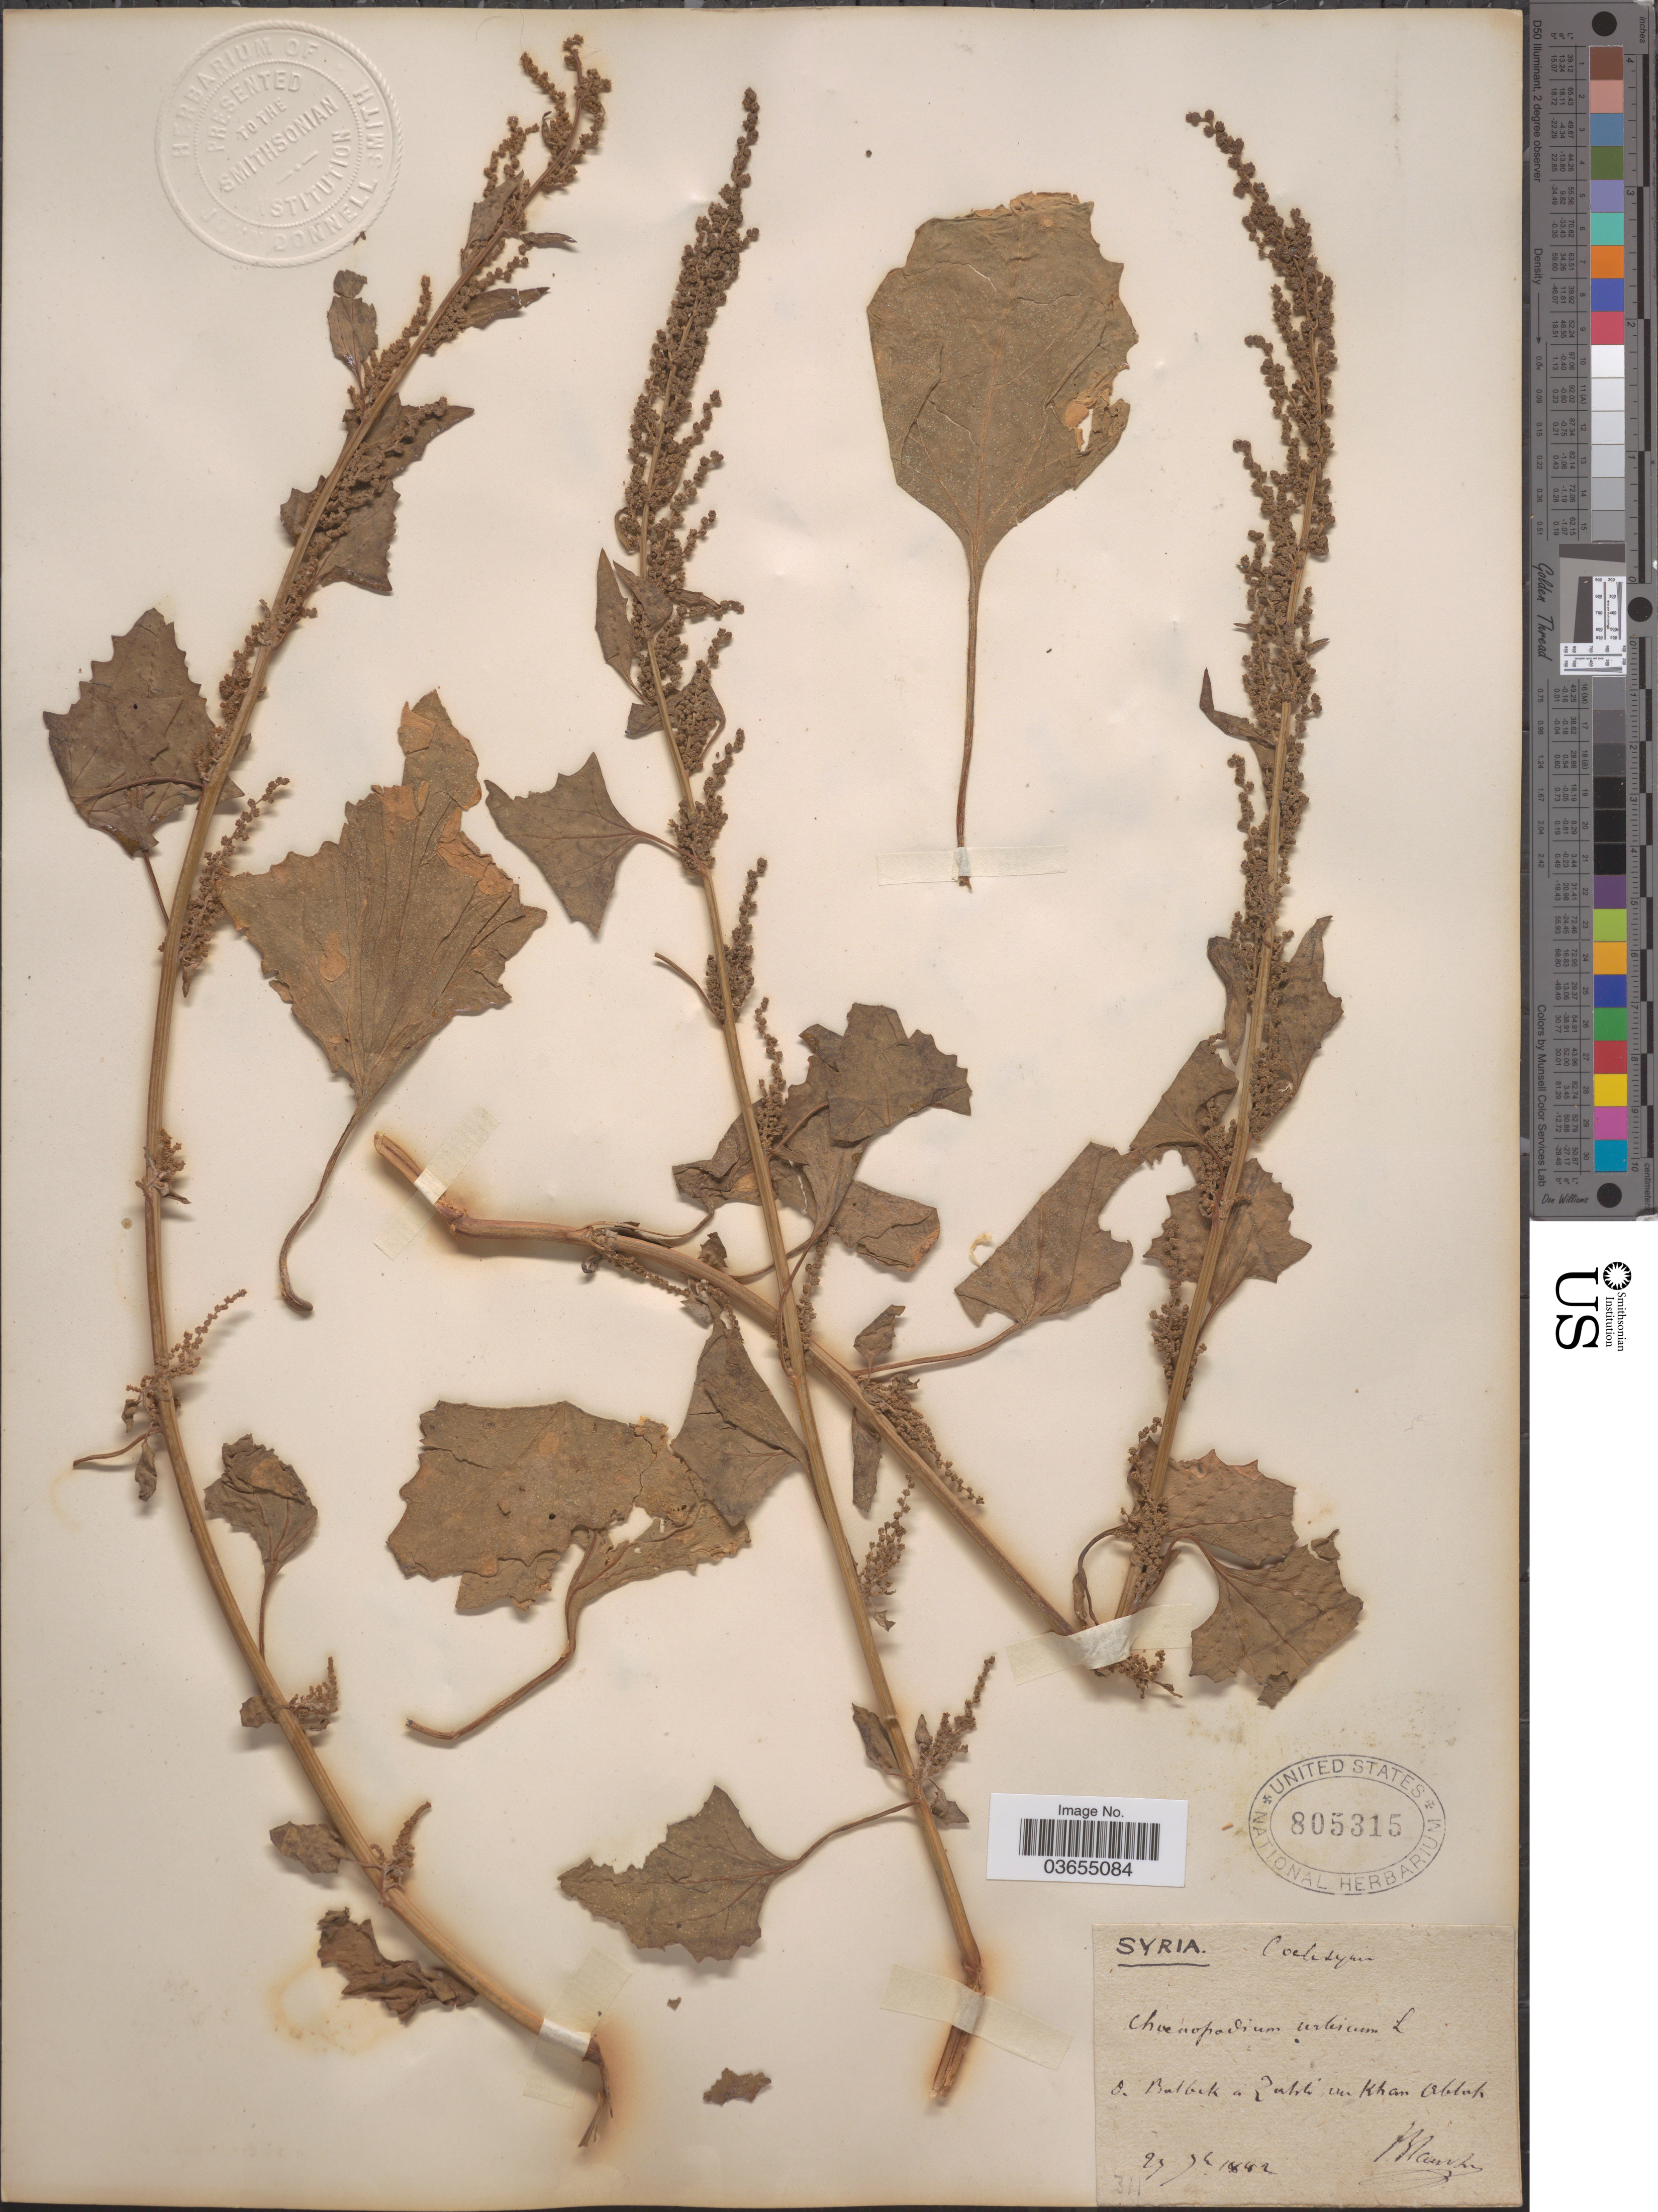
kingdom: Plantae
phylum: Tracheophyta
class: Magnoliopsida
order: Caryophyllales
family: Amaranthaceae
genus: Chenopodium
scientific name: Chenopodium urbicum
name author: L.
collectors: P. Reinsch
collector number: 311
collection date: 1882-07-27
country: Syria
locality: O. Bulbek a Zakhi im Khan Oblats.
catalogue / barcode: US 805315